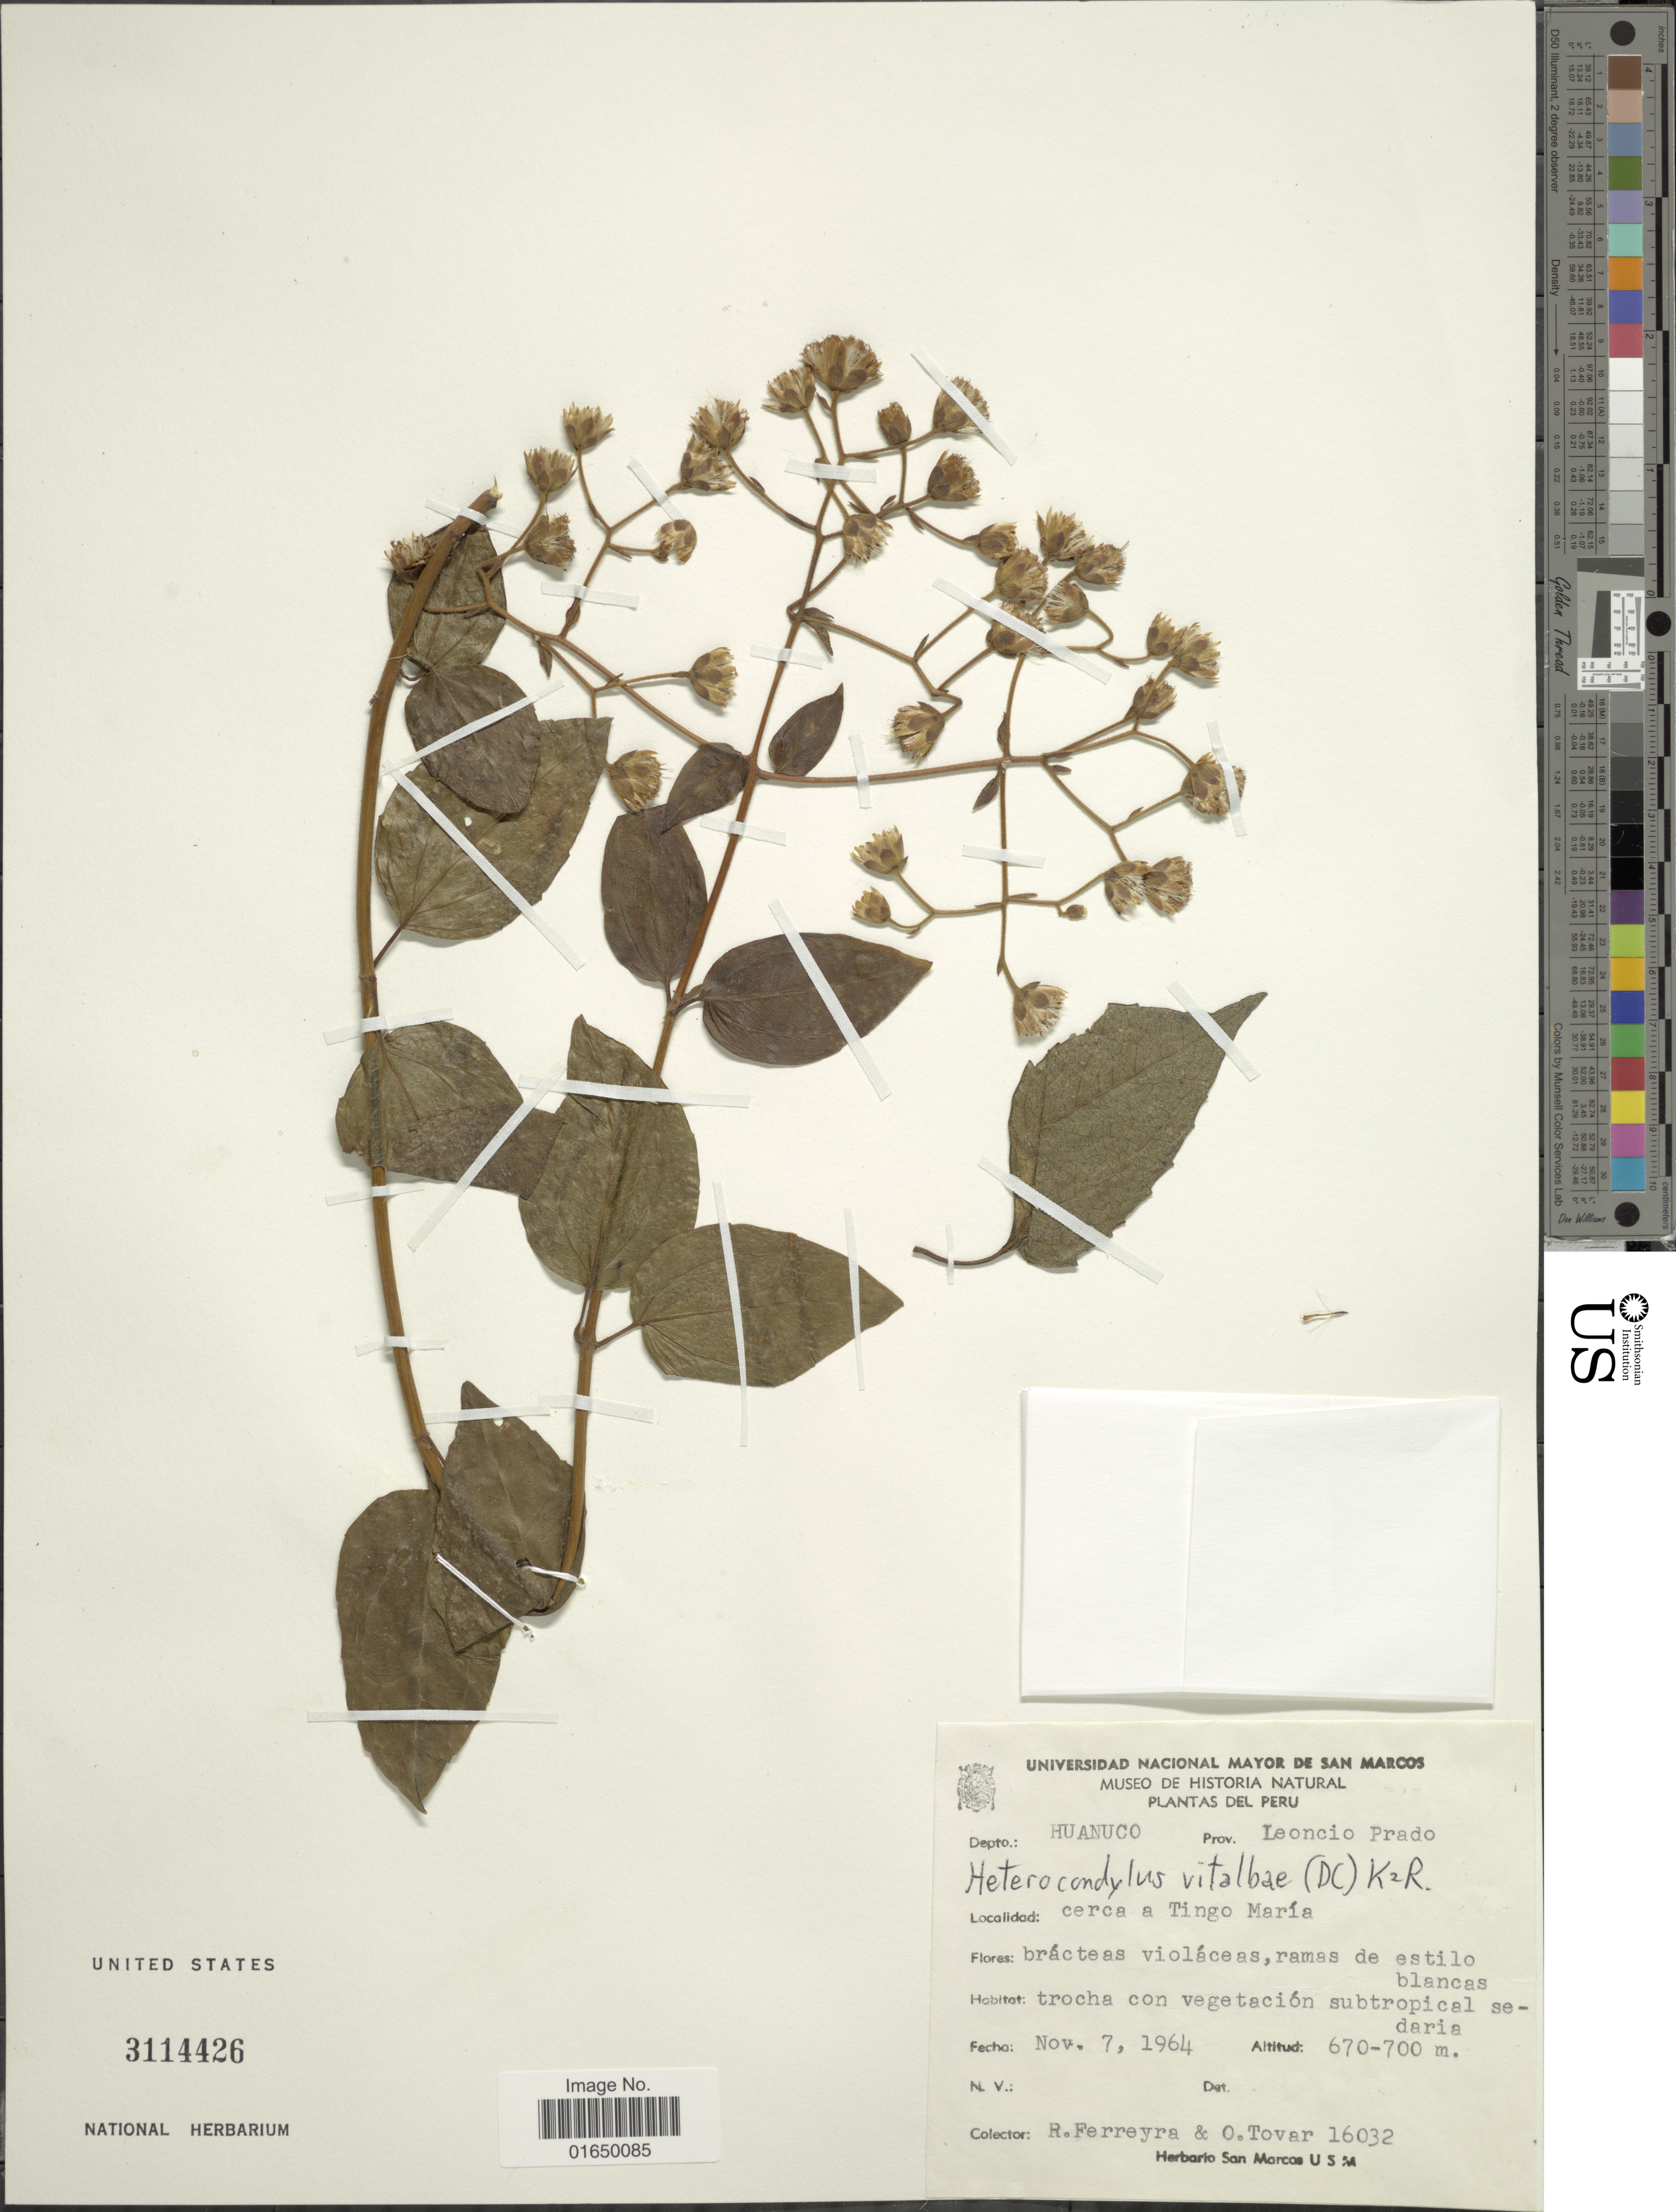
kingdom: Plantae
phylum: Tracheophyta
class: Magnoliopsida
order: Asterales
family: Asteraceae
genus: Heterocondylus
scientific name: Heterocondylus vitalbae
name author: (DC.) R.M. King & H. Rob.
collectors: R. A. Ferreyra & Ó. Tovar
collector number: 16023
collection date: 1964-11-07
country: Peru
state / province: Huánuco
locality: Depto: Huanuco, Prov. Pardo, cerca a Tingo María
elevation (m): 670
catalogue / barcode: US 3114426